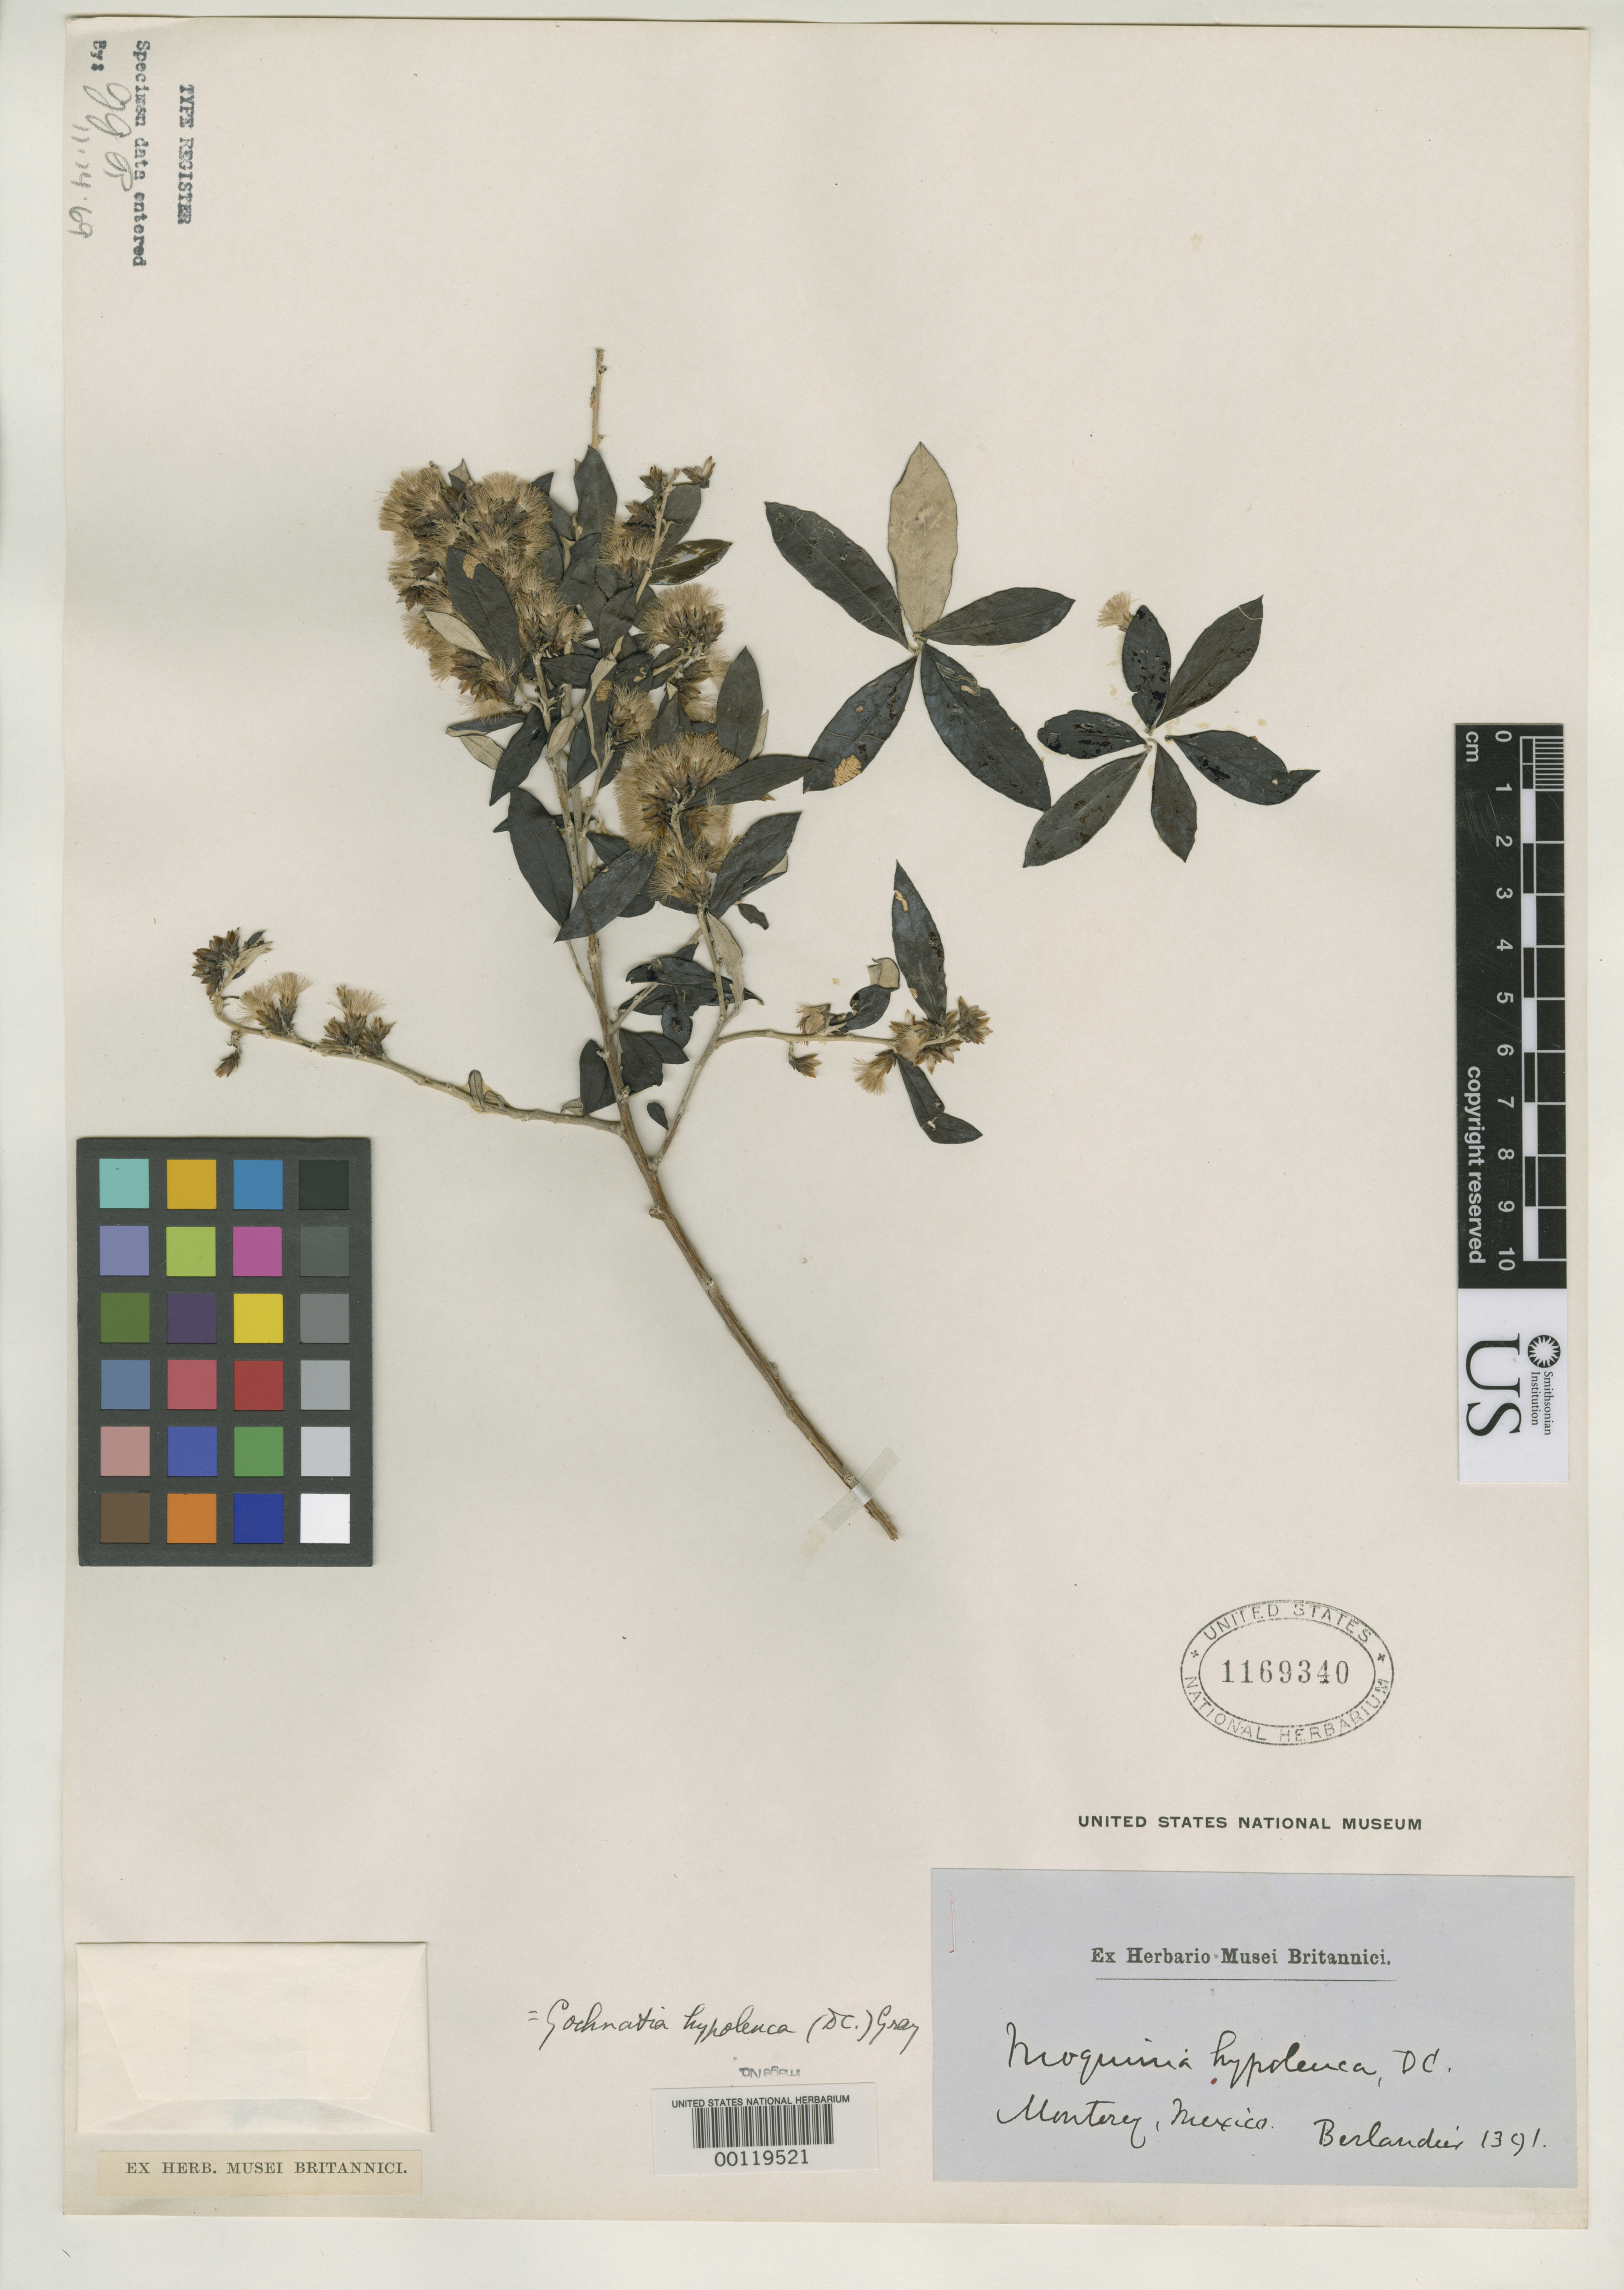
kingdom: Plantae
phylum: Tracheophyta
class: Magnoliopsida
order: Asterales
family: Asteraceae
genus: Moquinia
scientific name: Moquinia hypoleuca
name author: DC.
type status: Possible Isotype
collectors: J. L. Berlandier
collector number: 1391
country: Mexico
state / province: Nuevo León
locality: Monterrey.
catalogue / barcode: US 1169340